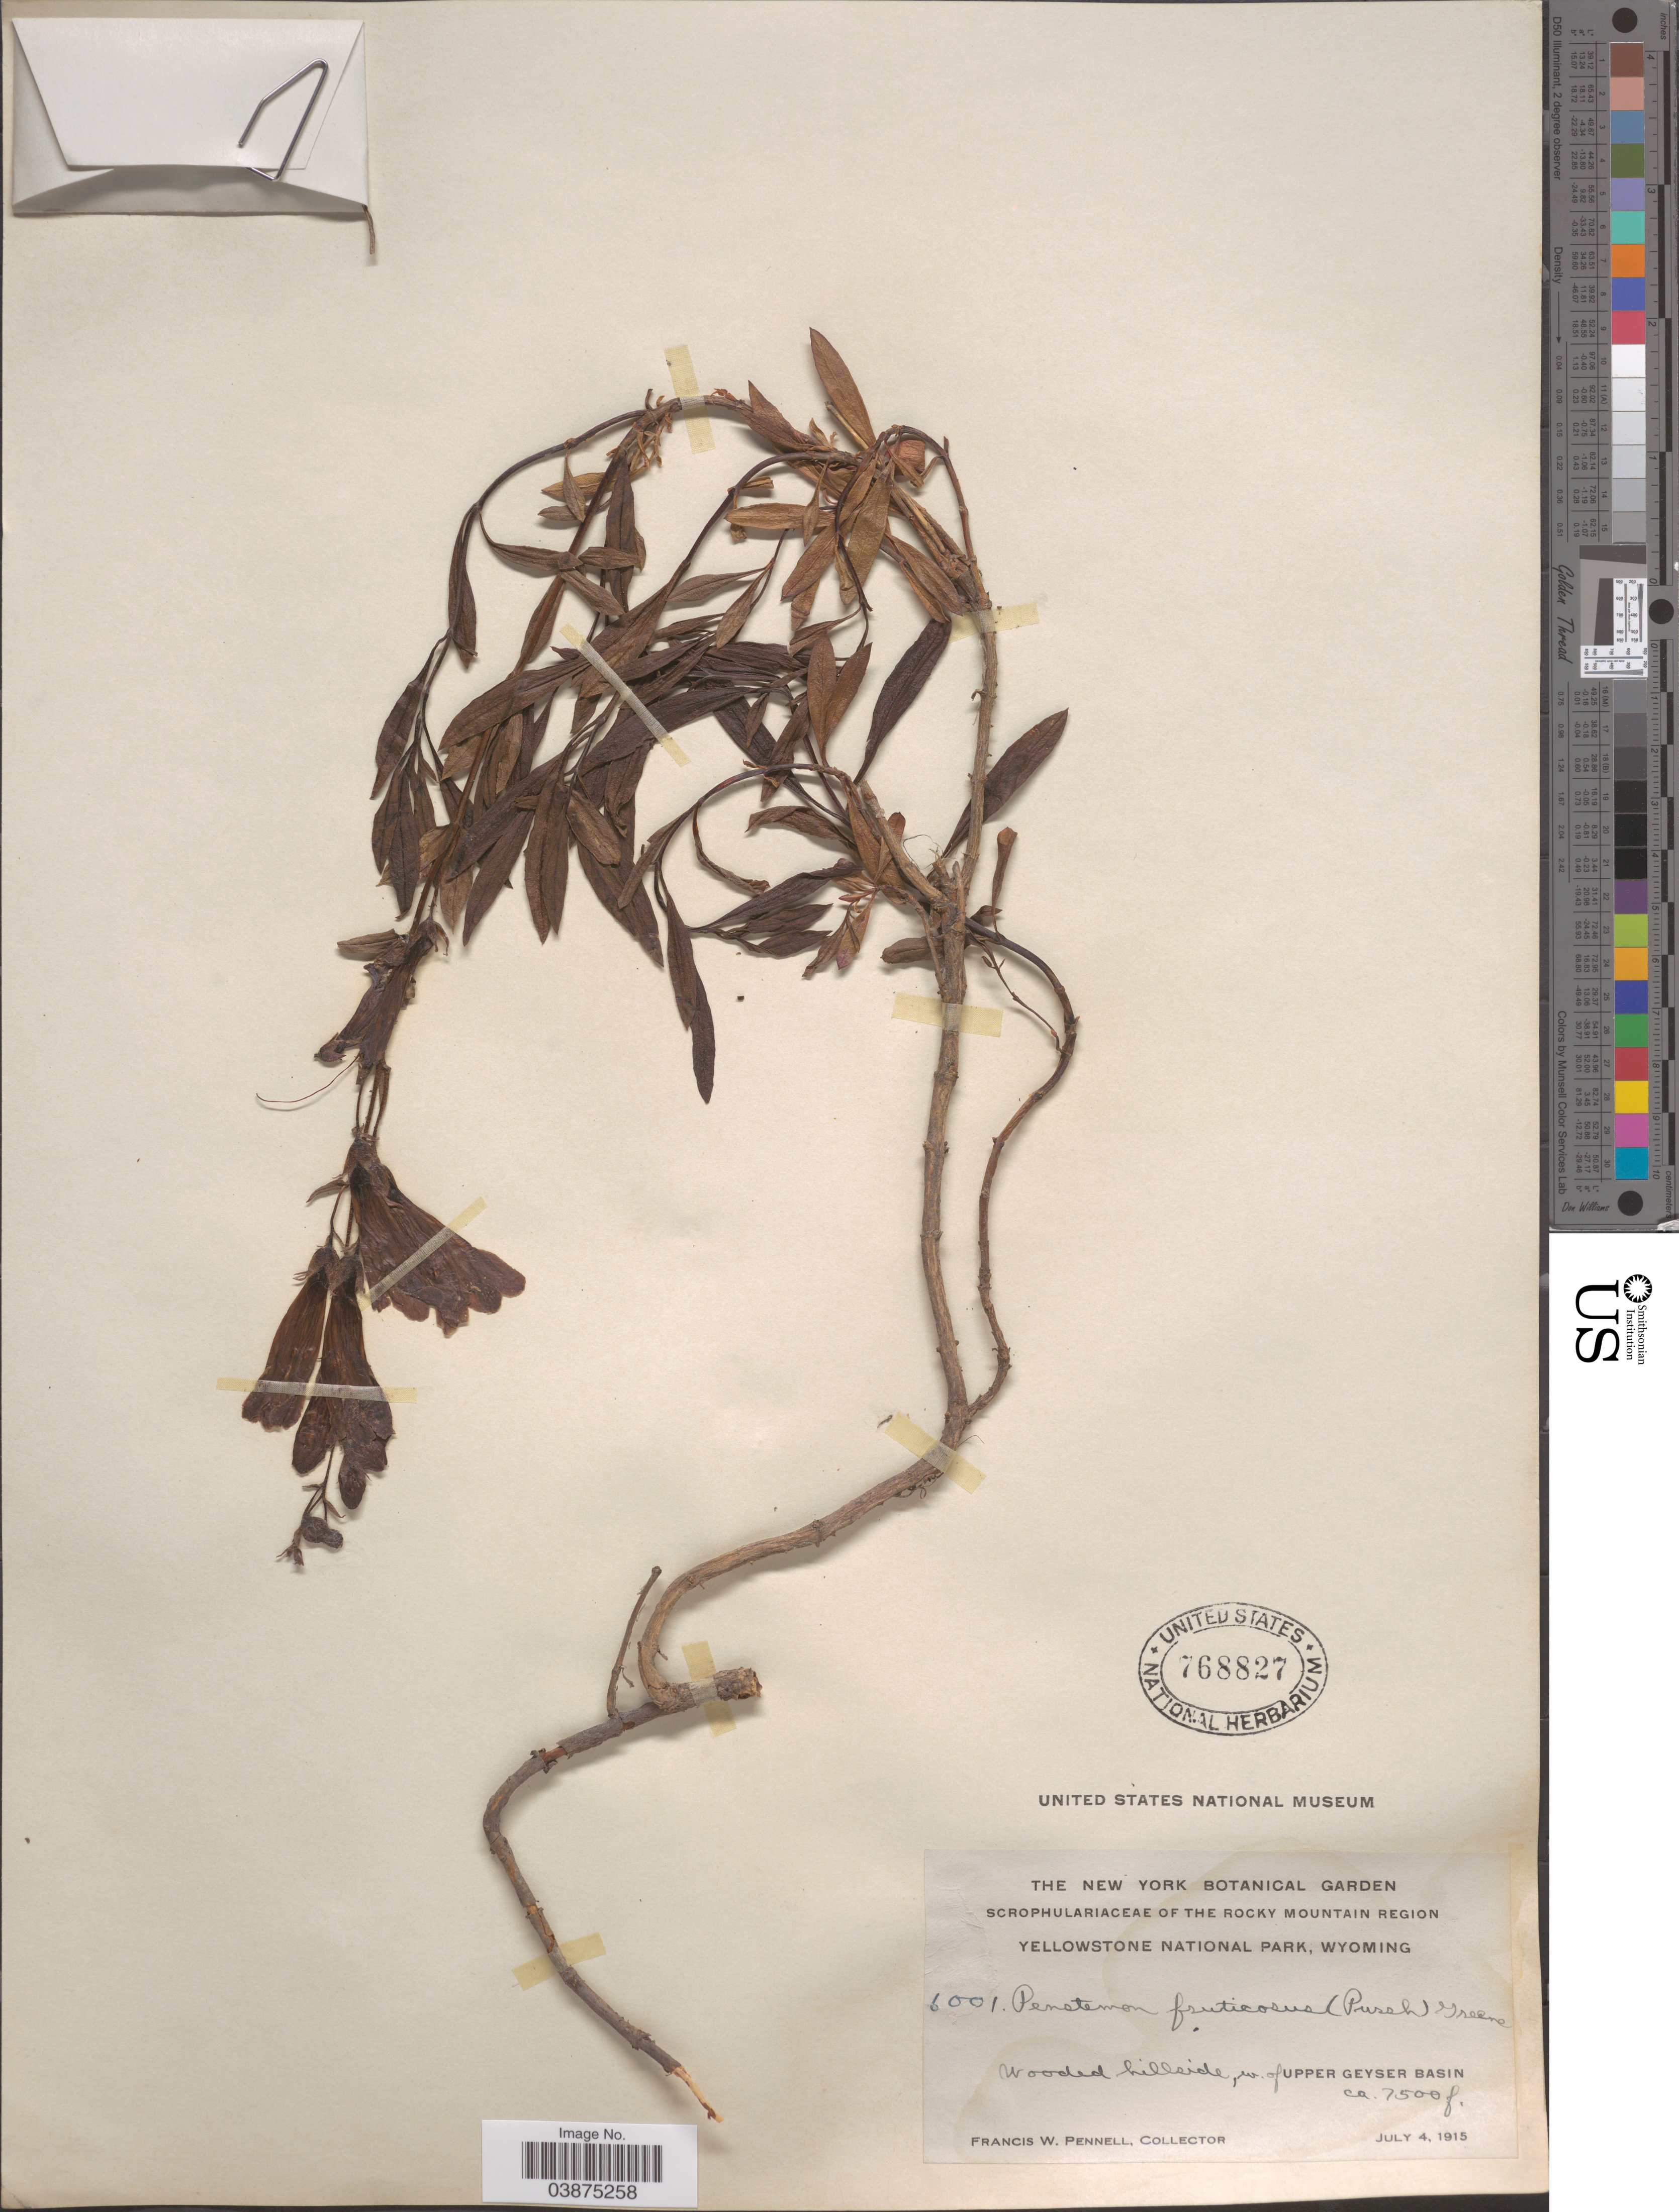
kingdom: Plantae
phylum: Tracheophyta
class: Magnoliopsida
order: Lamiales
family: Plantaginaceae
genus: Penstemon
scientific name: Penstemon fruticosus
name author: (Pursh) Greene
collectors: F. W. Pennell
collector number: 6001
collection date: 1915-07-04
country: United States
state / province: Wyoming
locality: The Rocky Mountain Region. Yellowstone National Park. W. of Upper Geyser Basin.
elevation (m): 2286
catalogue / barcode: US 768827